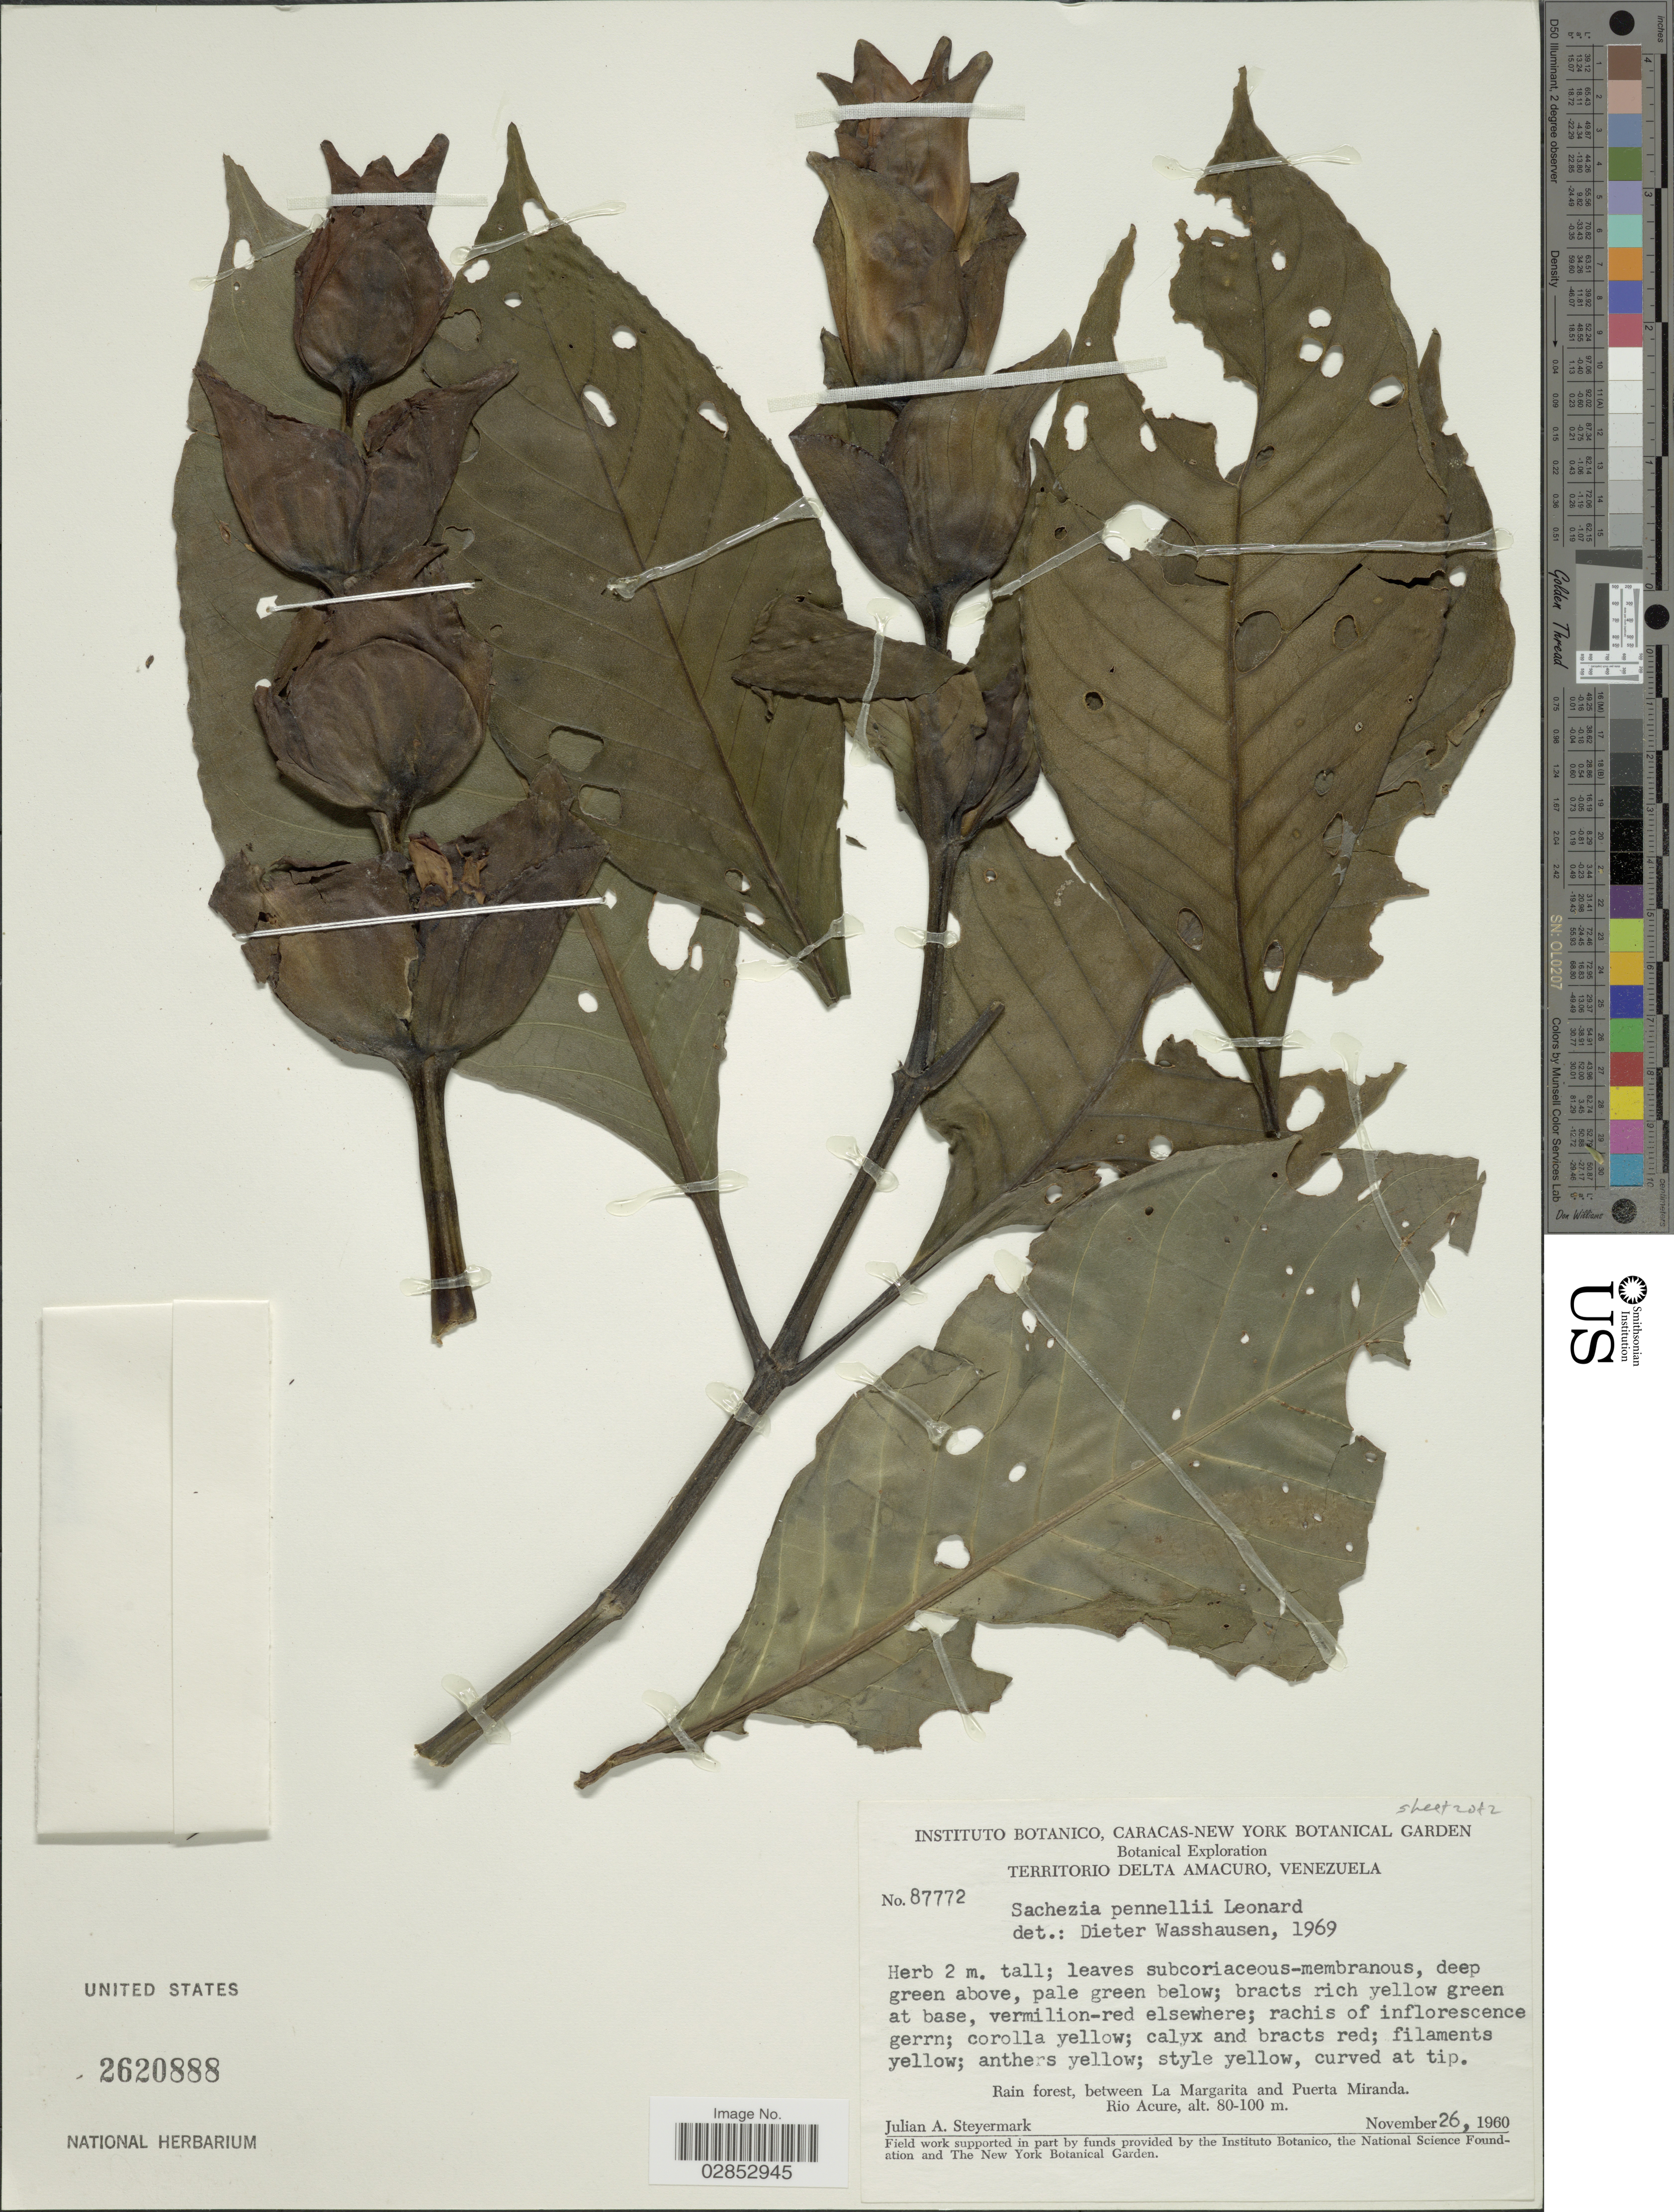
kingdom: Plantae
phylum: Tracheophyta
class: Magnoliopsida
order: Lamiales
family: Acanthaceae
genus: Sanchezia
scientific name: Sanchezia macrocnemis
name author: (Nees) Wassh.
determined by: Azevedo, Igor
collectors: J. Steyermark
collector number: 87772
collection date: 1960-11-26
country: Venezuela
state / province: Delta Amacuro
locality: Territorio Delta Amacuro, Rain forest, between La Margarita and Puerta Miranda, Rio Acure.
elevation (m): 80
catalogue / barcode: US 2620888